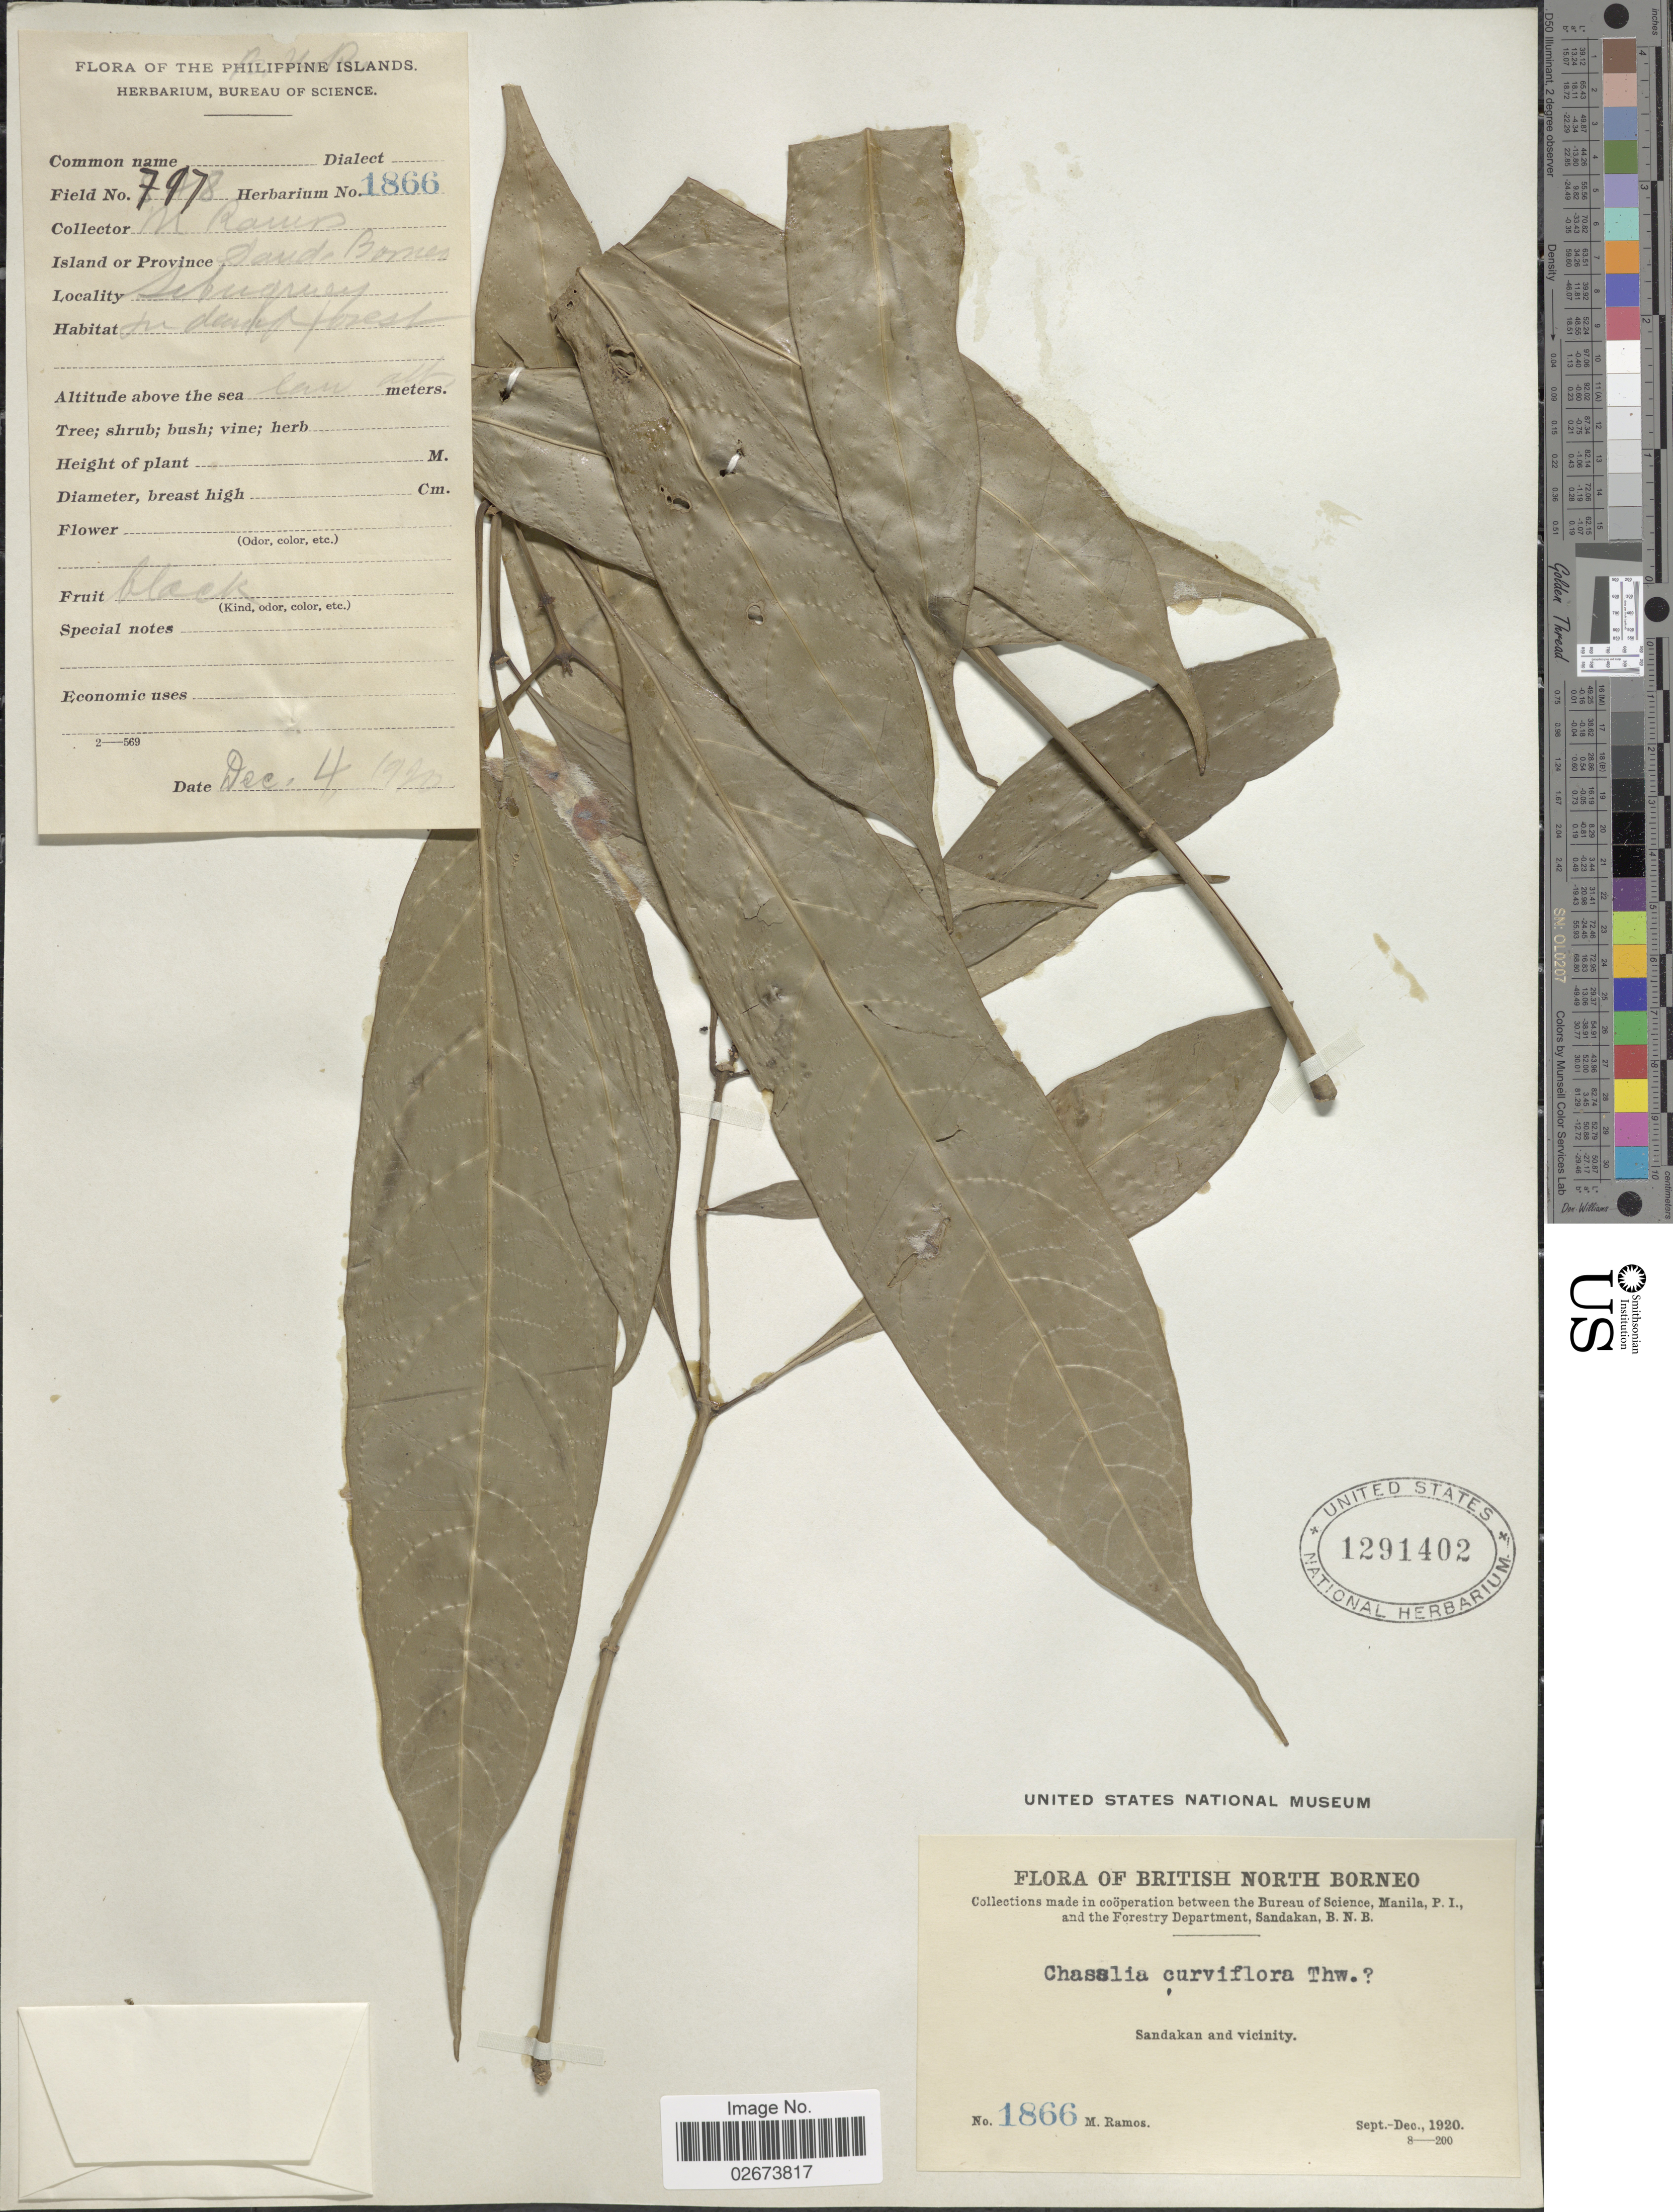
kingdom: Plantae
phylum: Tracheophyta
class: Magnoliopsida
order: Gentianales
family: Rubiaceae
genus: Chassalia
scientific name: Chassalia curviflora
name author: (Wall.) Thwaites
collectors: M. Ramos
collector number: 1866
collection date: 1920-12-04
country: Malaysia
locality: Island or Province Sand Borneo, Sebugruey [interpreted], British North Borneo, Sandakan and vicinity.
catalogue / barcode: US 1291402